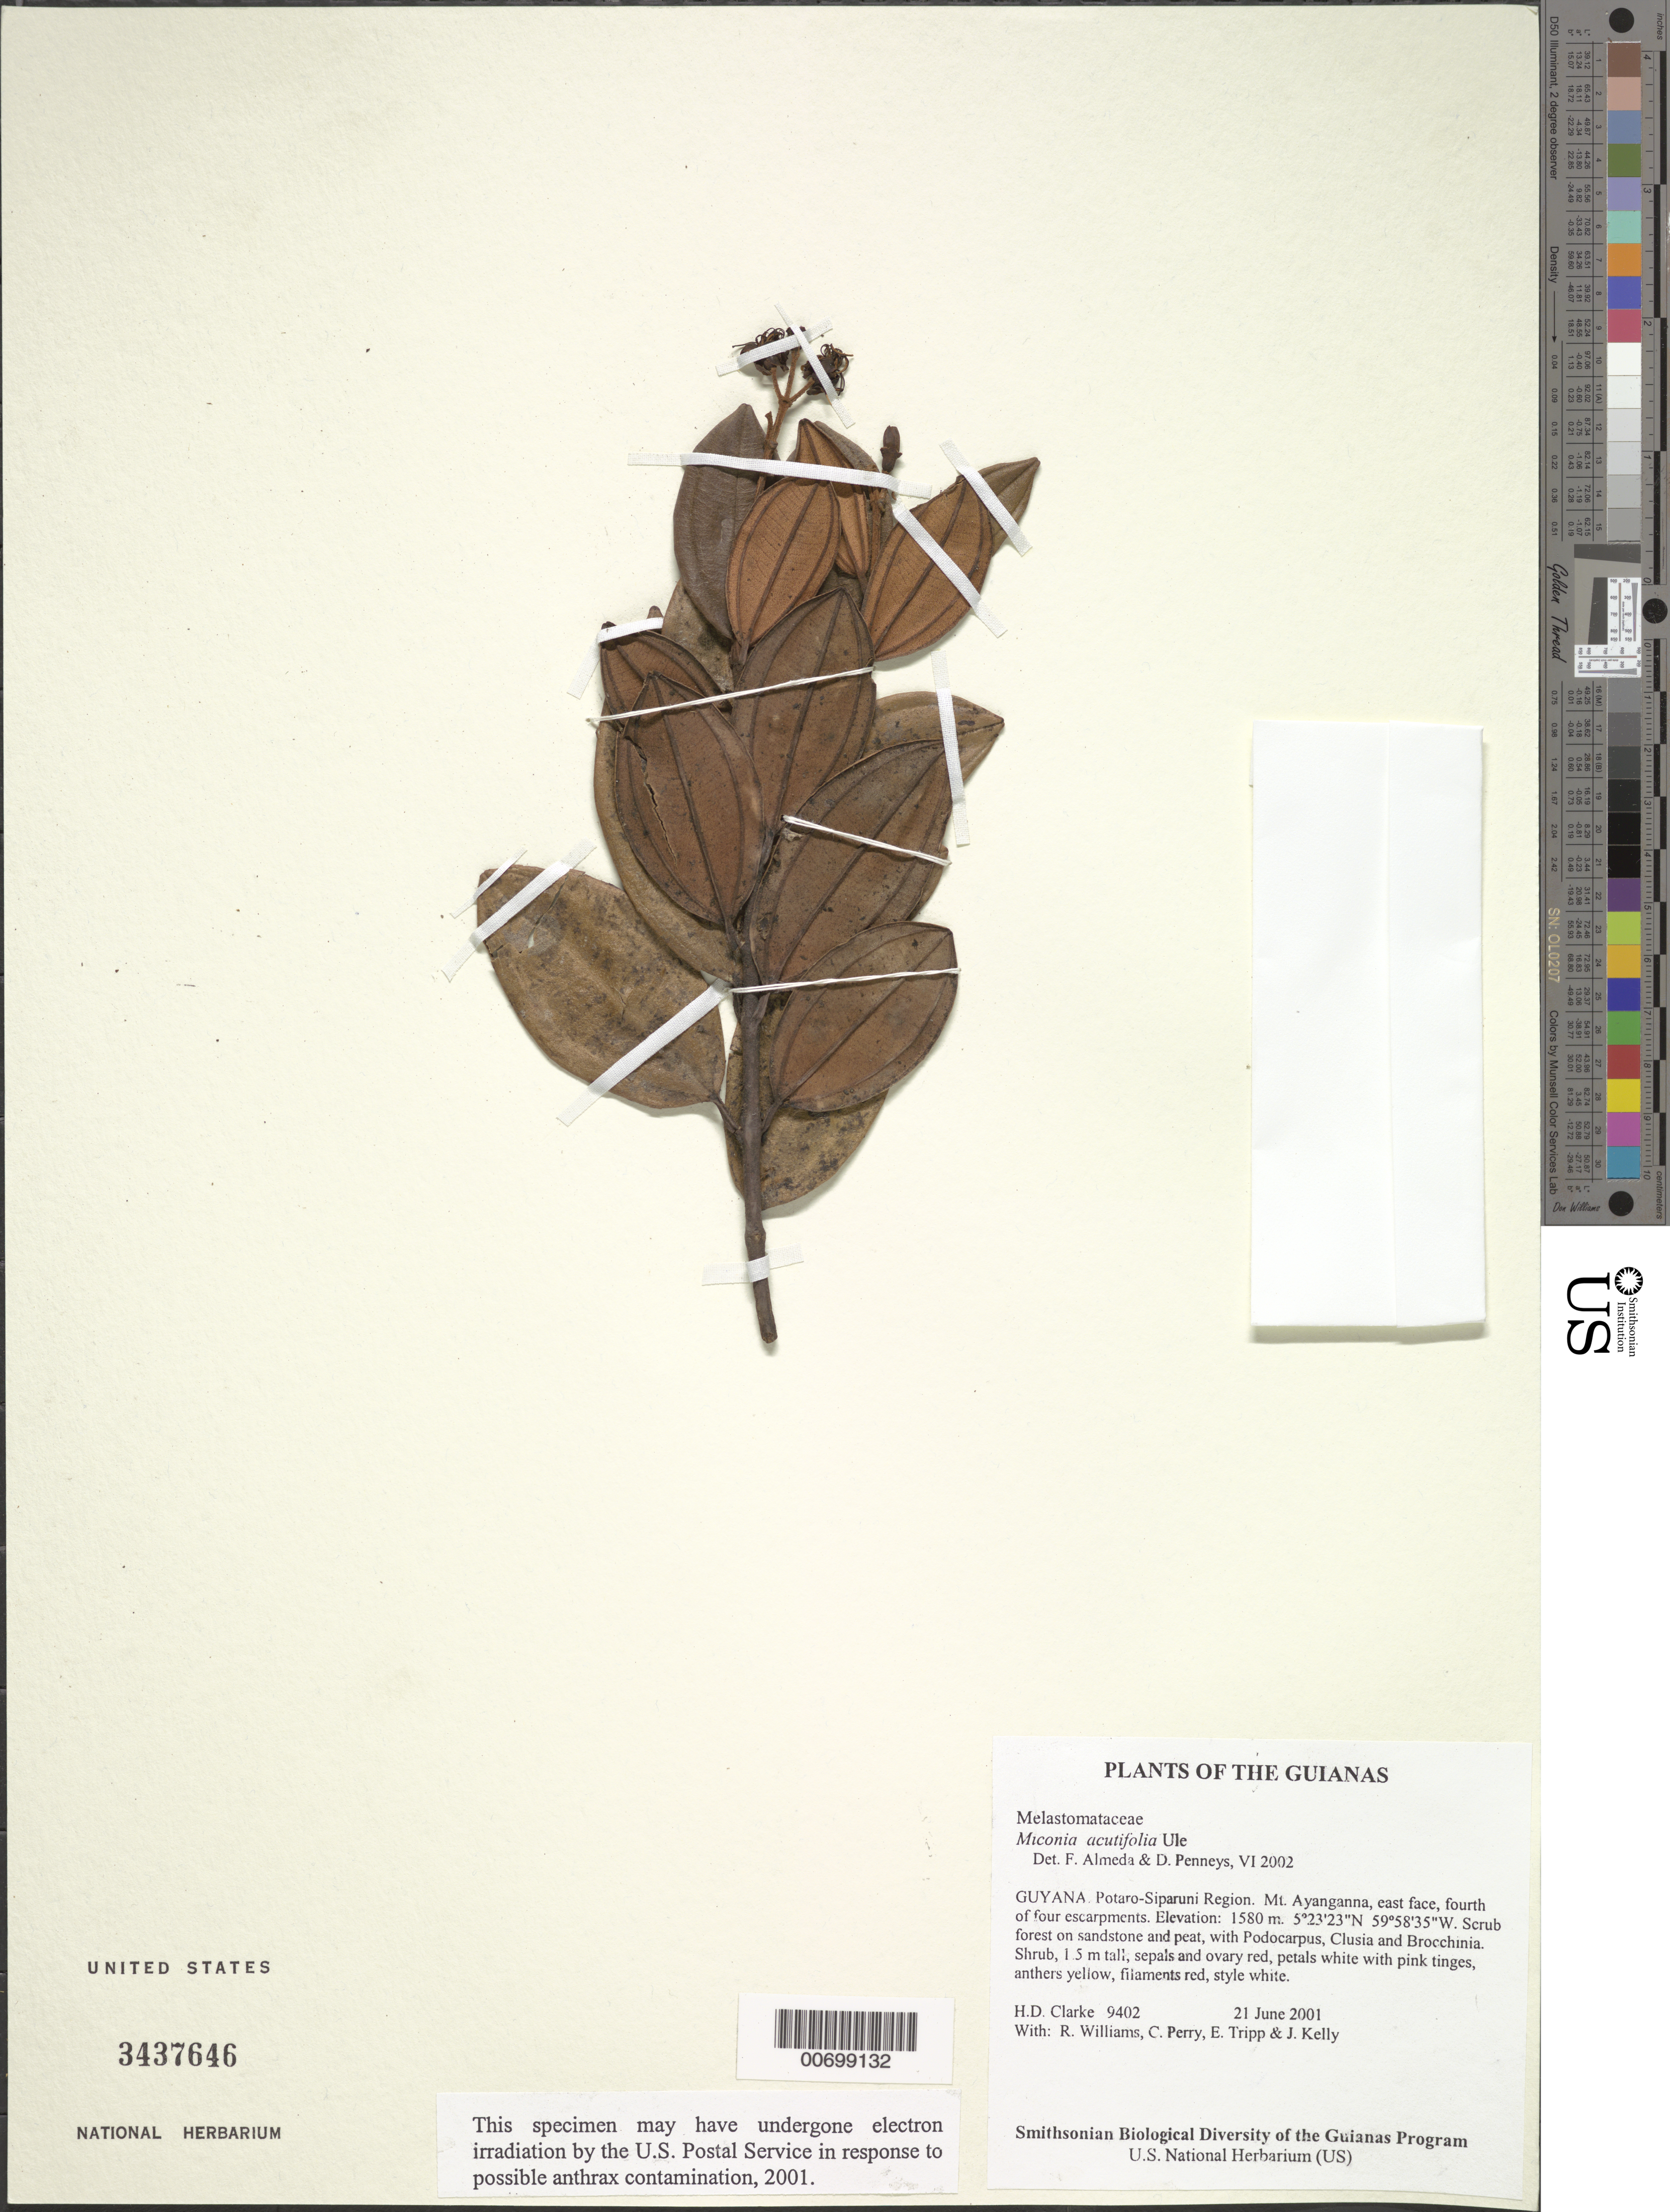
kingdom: Plantae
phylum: Tracheophyta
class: Magnoliopsida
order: Myrtales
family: Melastomataceae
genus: Miconia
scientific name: Miconia acutifolia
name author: Ule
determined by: Almeda, F.; Penneys, D. S.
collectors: H. D. Clarke, R. Williams, C. Perry, E. Tripp & J. Kelly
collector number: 9402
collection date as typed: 21 June 2001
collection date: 2001-06-21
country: Guyana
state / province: Potaro-Siparuni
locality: Mt. Ayanganna, east face, fourth of four escarpments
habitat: Scrub forest on sandstone and peat, with Podocarpus, Clusia and Brocchinia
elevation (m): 1580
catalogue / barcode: US 3437646